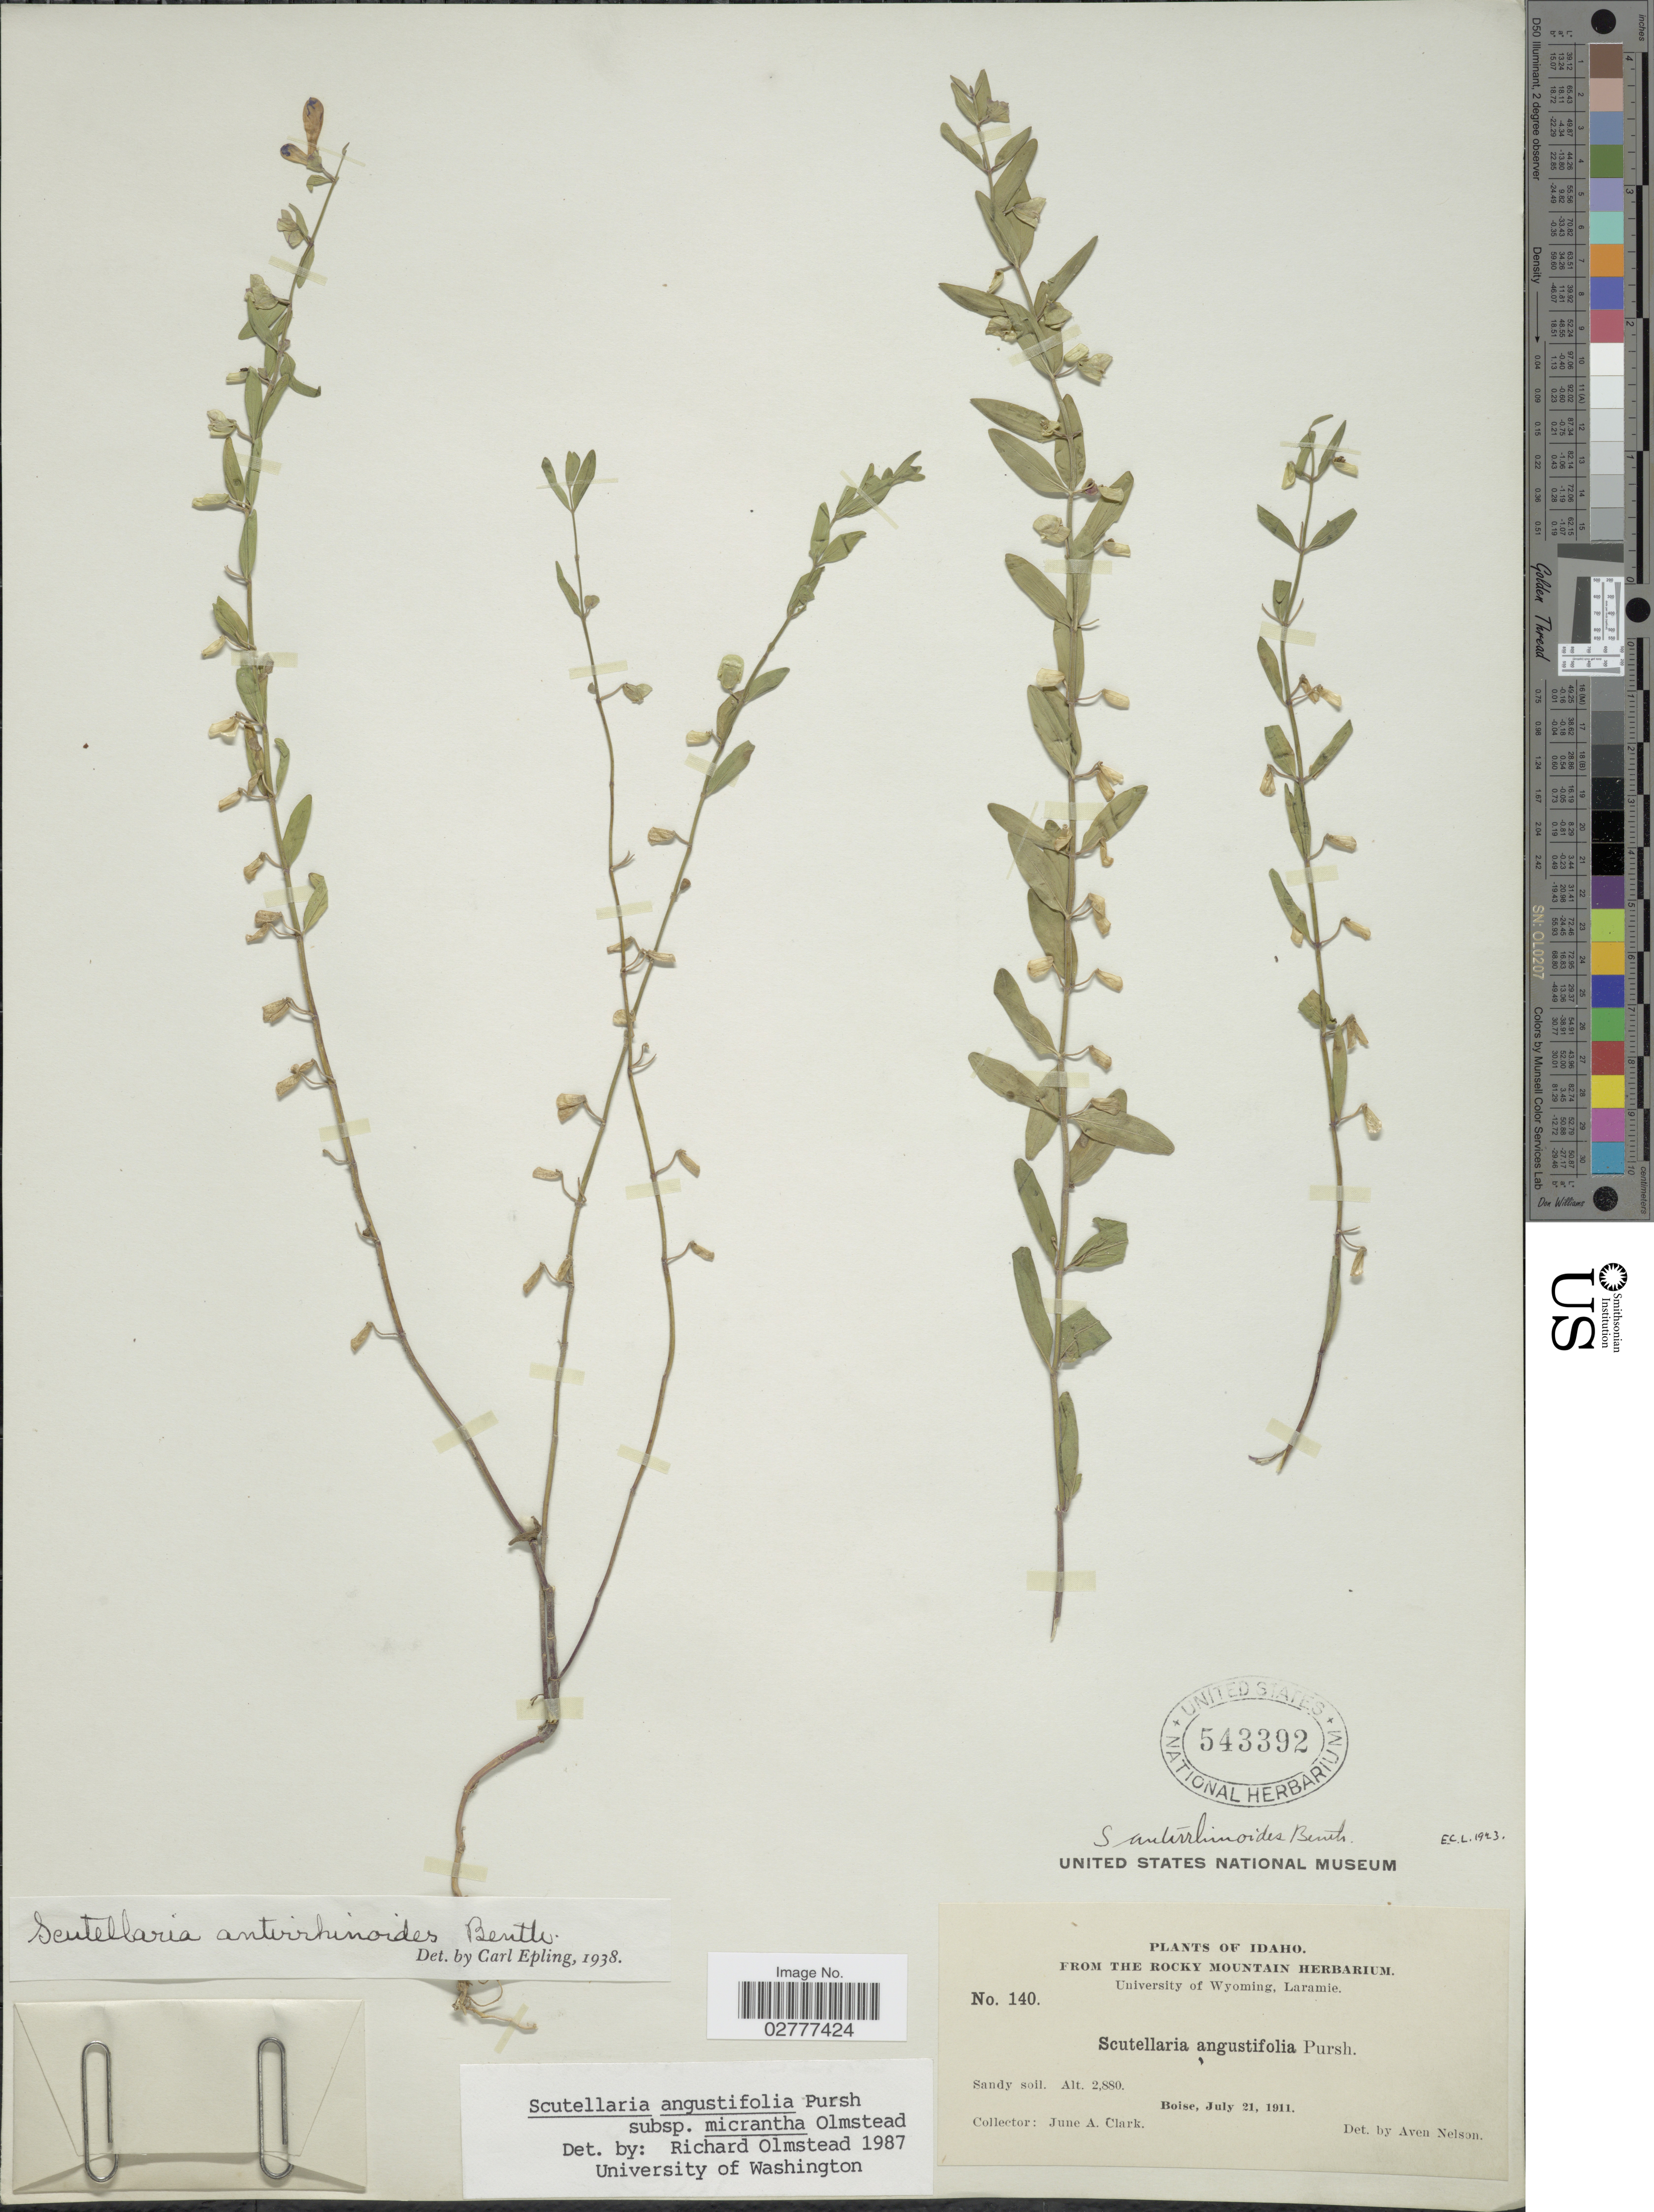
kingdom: Plantae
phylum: Tracheophyta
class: Magnoliopsida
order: Lamiales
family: Lamiaceae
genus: Scutellaria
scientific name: Scutellaria angustifolia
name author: Pursh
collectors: J. A. Clark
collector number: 140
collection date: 1911-07-21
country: United States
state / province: Idaho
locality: Boise.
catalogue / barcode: US 543392